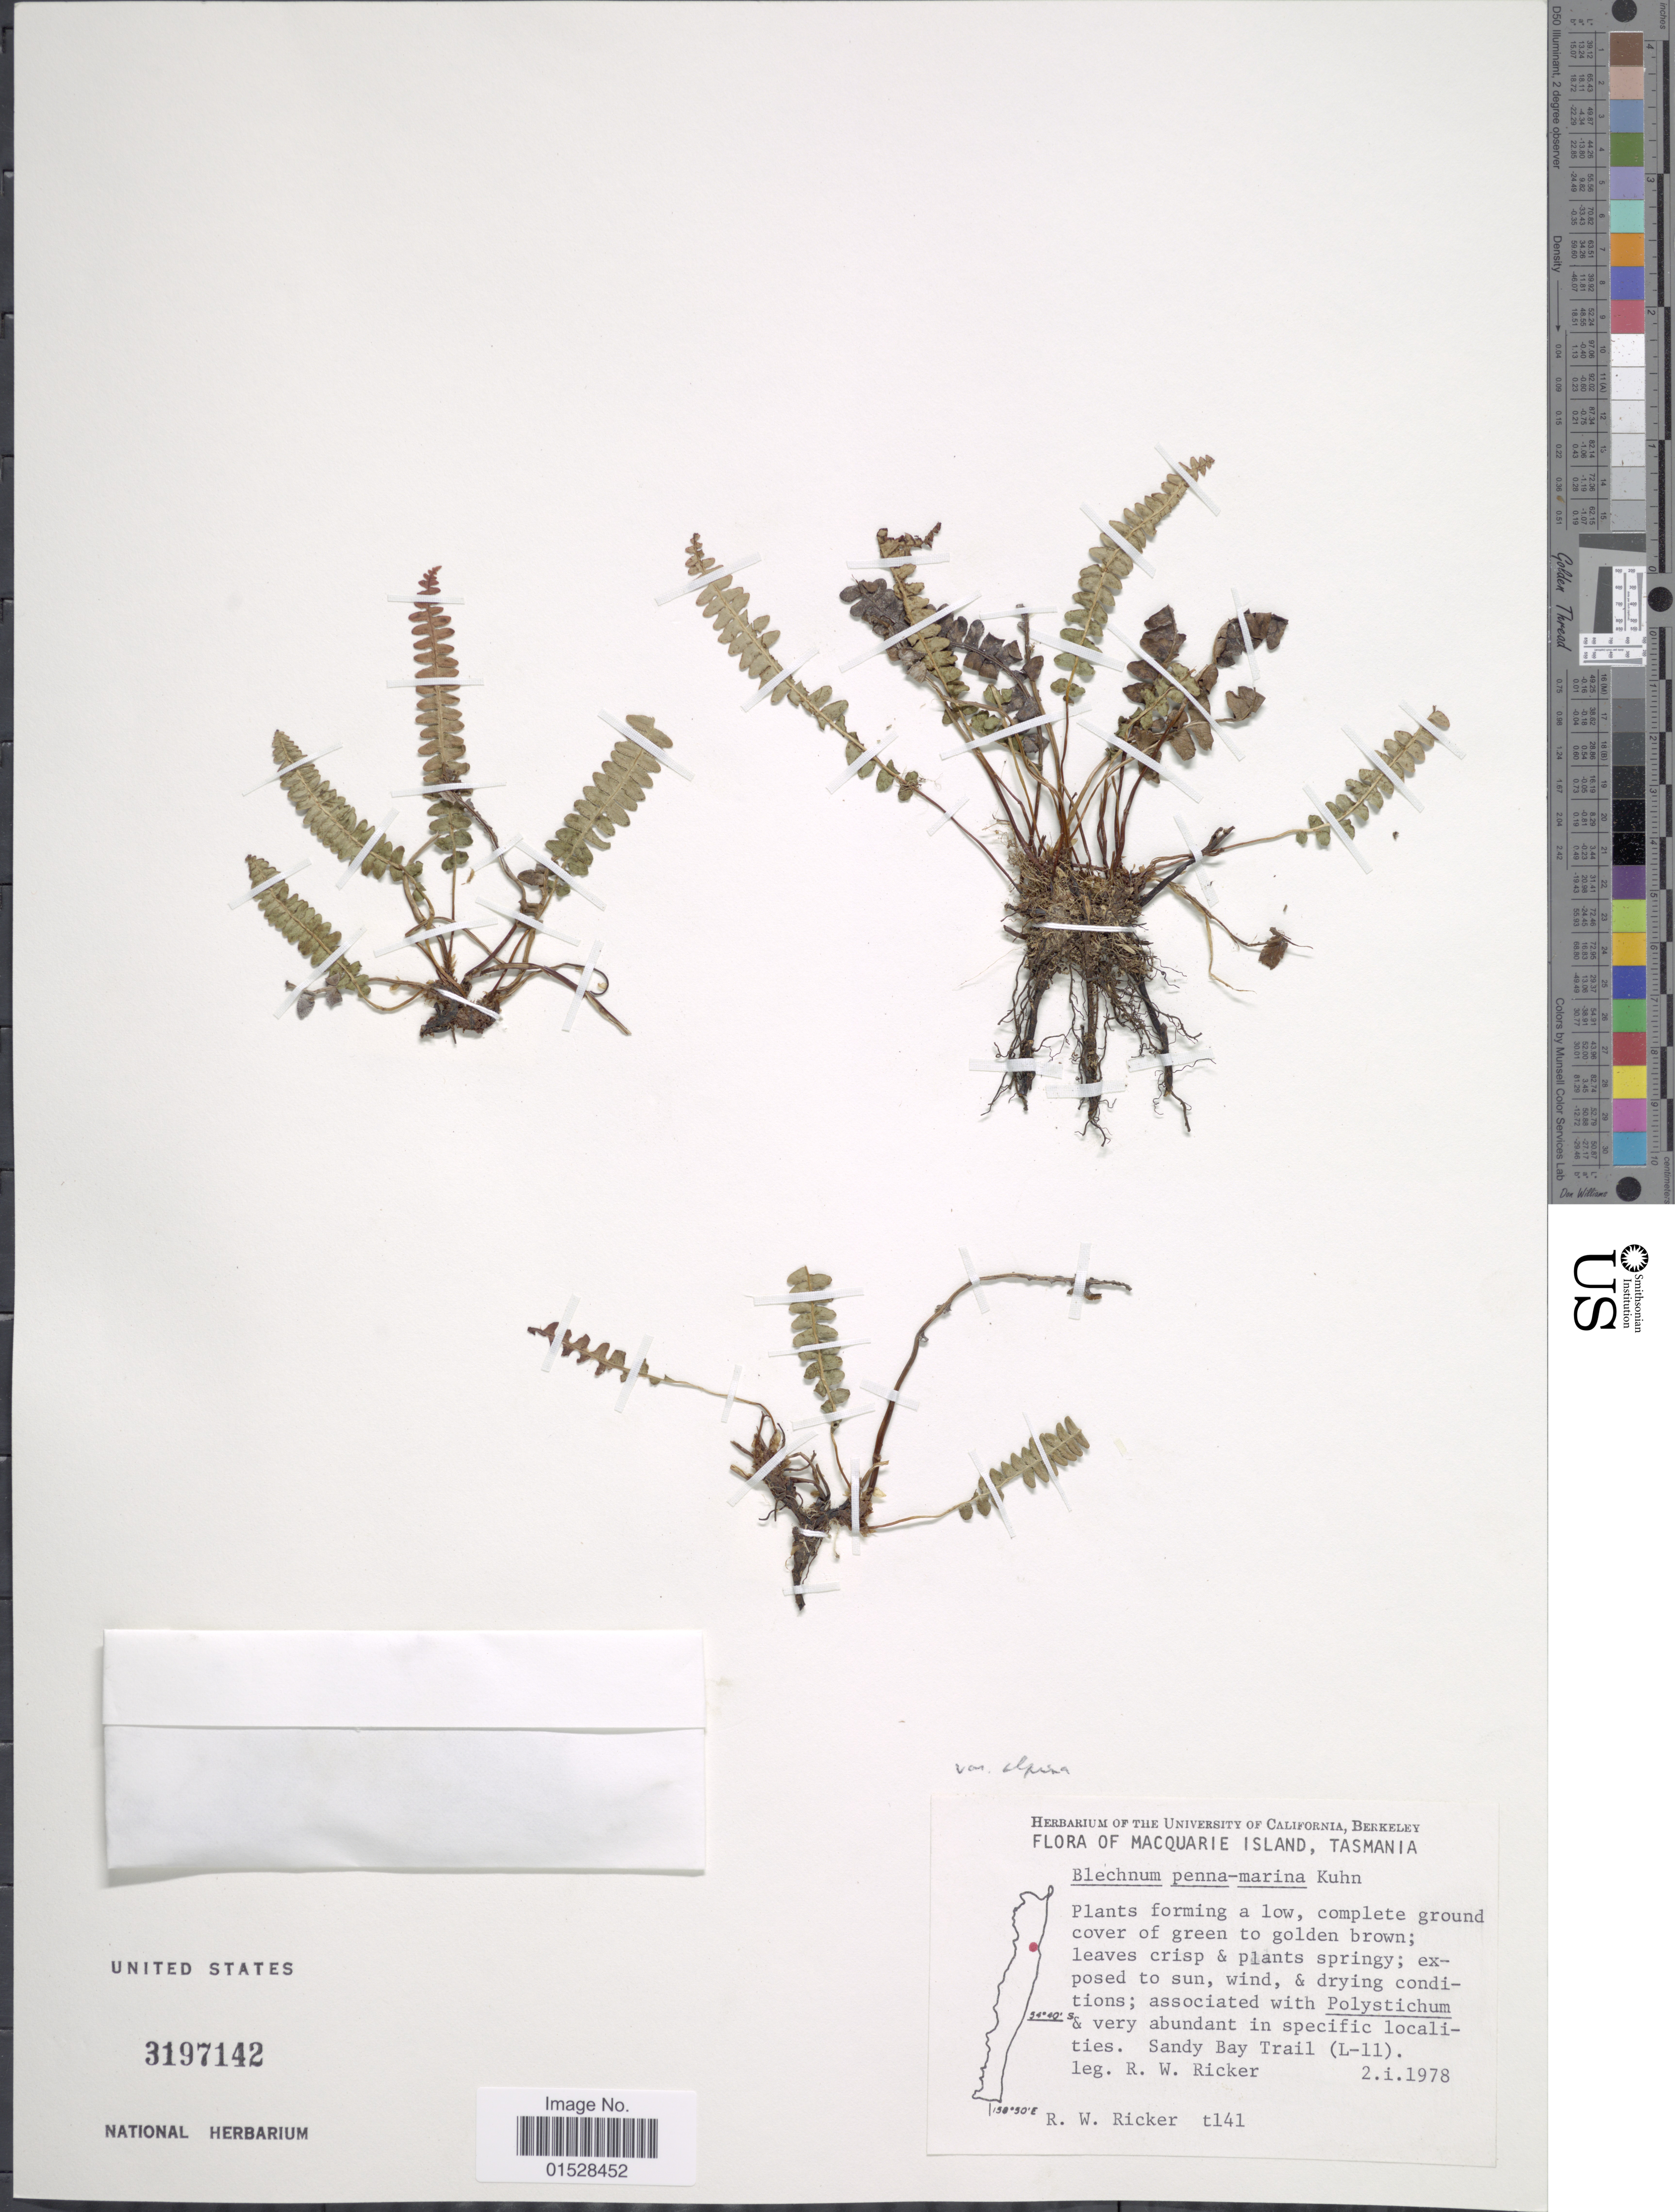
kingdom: Plantae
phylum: Tracheophyta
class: Polypodiopsida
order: Polypodiales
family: Blechnaceae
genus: Blechnum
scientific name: Blechnum penna-marina subsp. alpina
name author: T.C. Chambers & P. A. Farrant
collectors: R. Ricker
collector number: t141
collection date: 1978-01-02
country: Australia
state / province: Tasmania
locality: Macquarie Island, Sandy Bay Trail (L-11).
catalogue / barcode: US 3197142